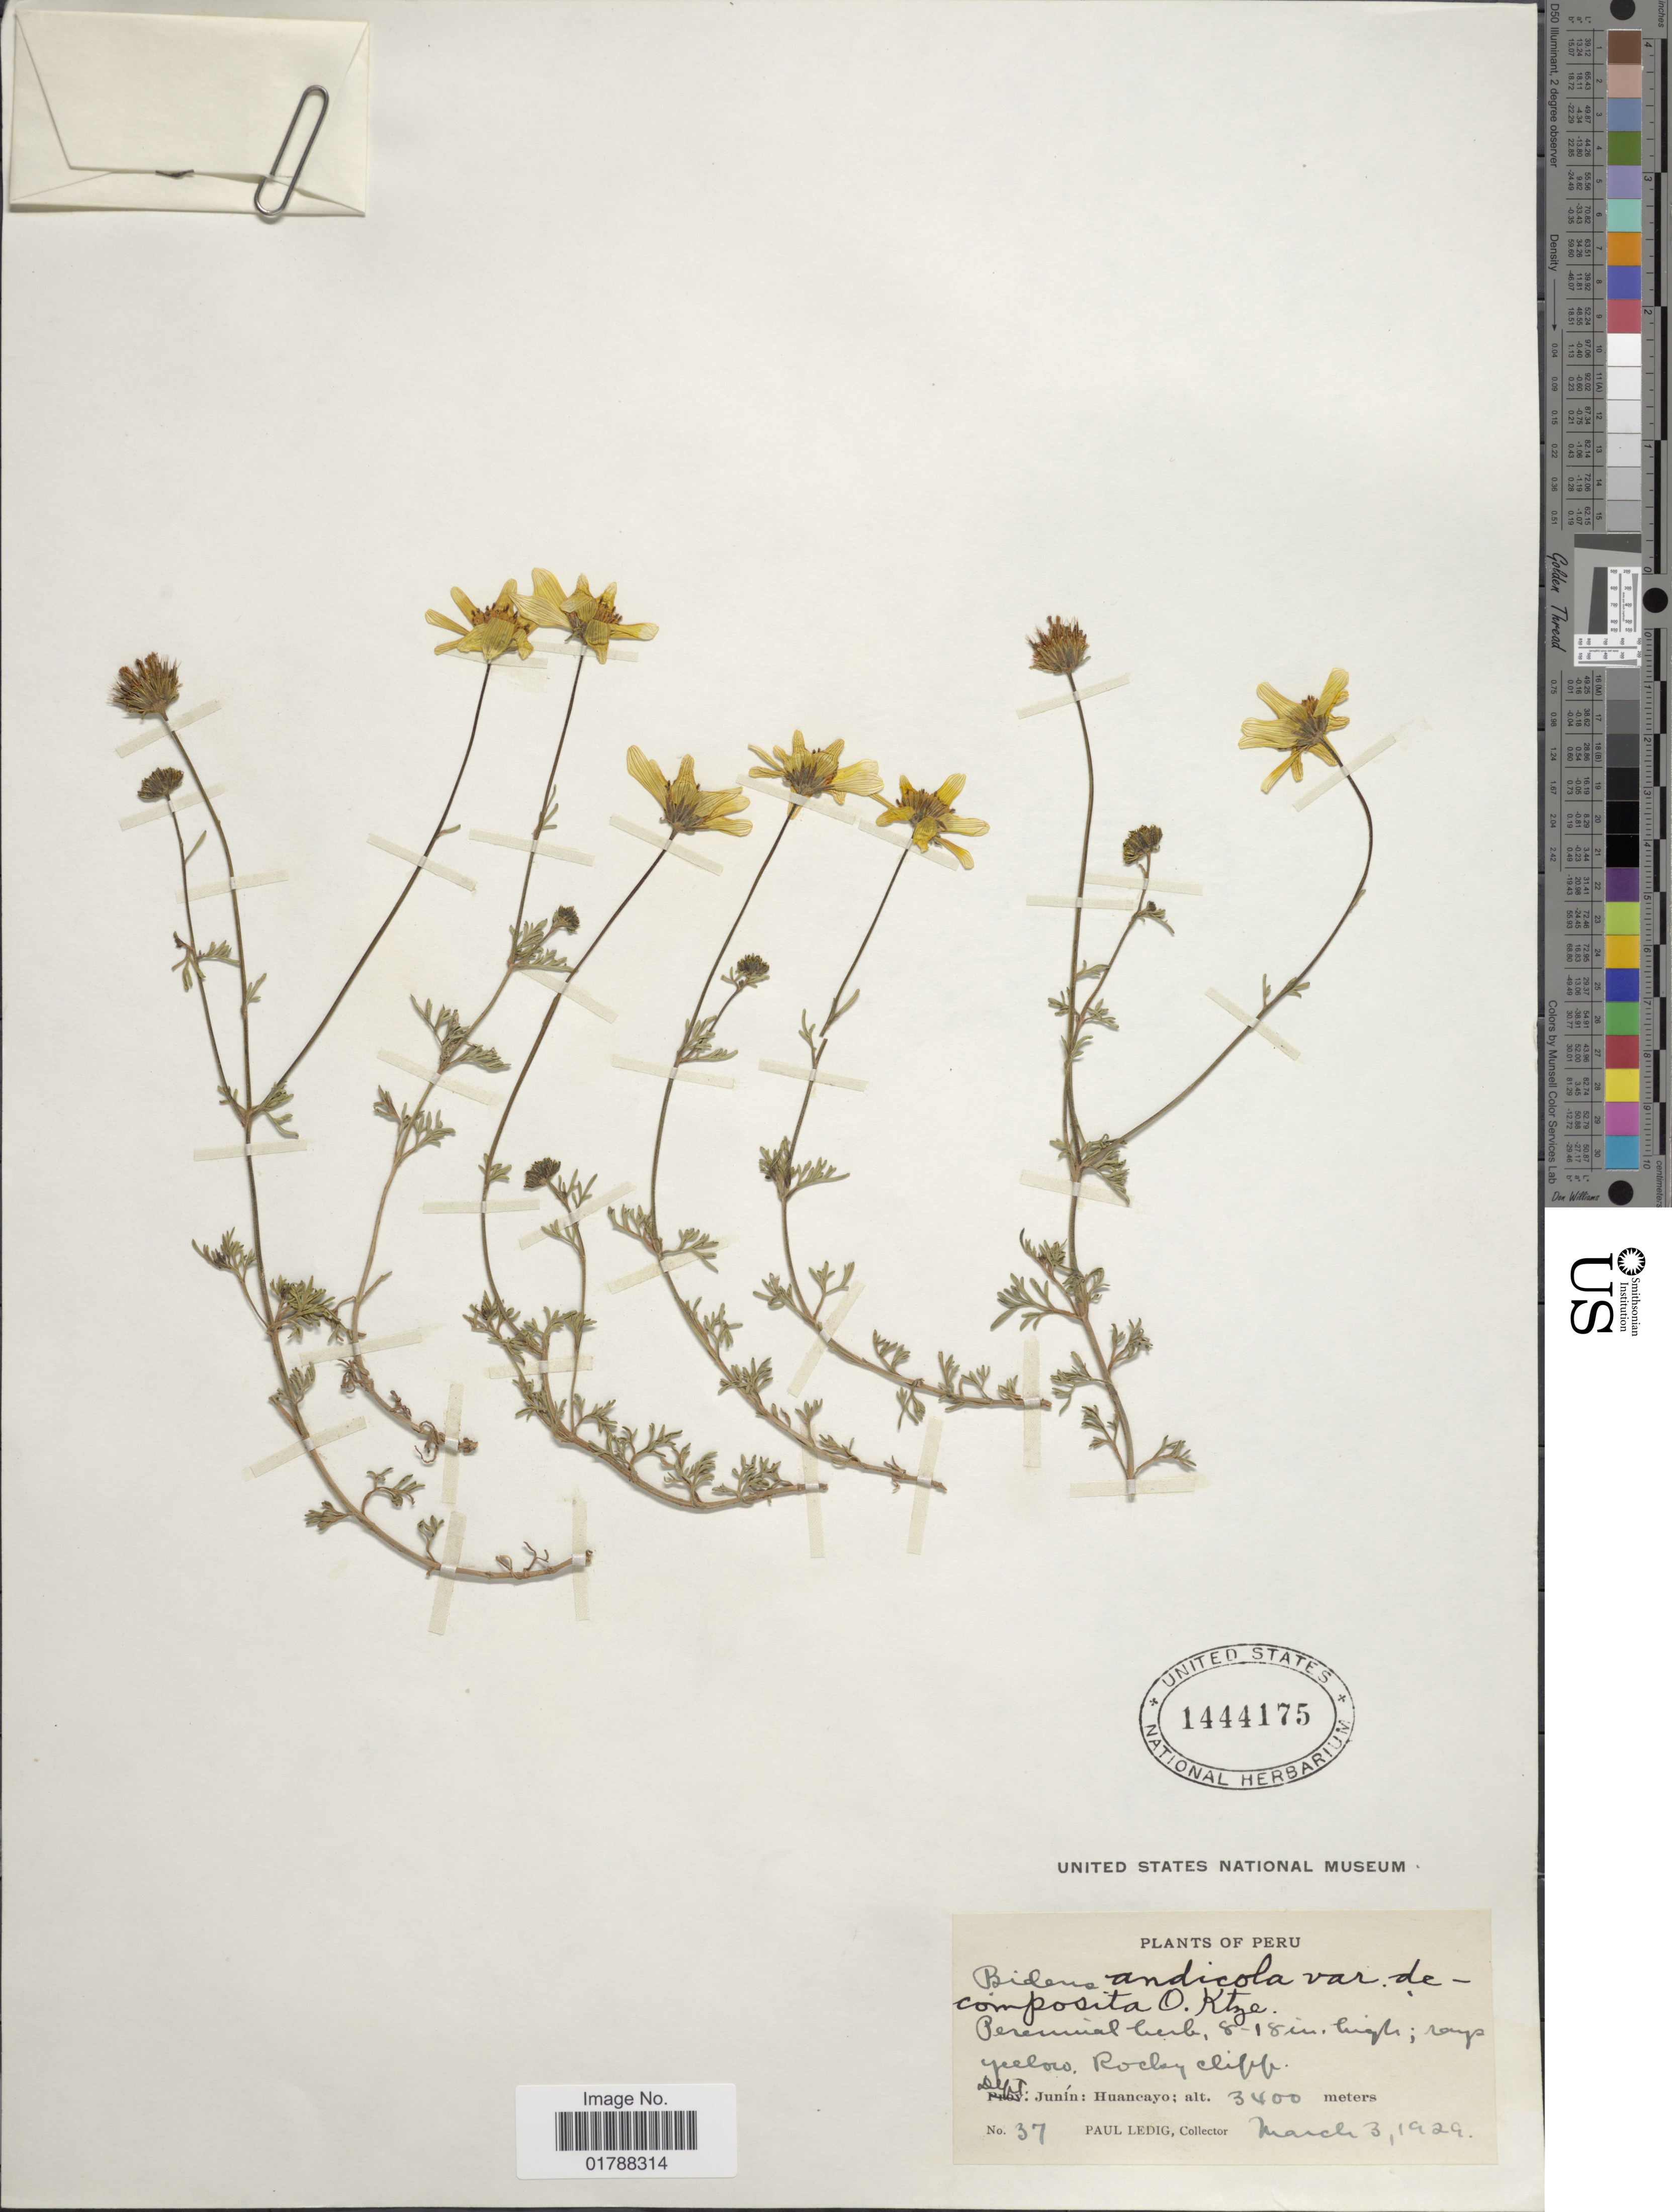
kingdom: Plantae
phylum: Tracheophyta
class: Magnoliopsida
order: Asterales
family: Asteraceae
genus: Bidens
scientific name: Bidens andicola var. decomposita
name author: Kuntze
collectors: P. Ledig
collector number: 37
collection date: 1929-03-03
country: Peru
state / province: Junín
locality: Huancayo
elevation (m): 3400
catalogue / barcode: US 1444175